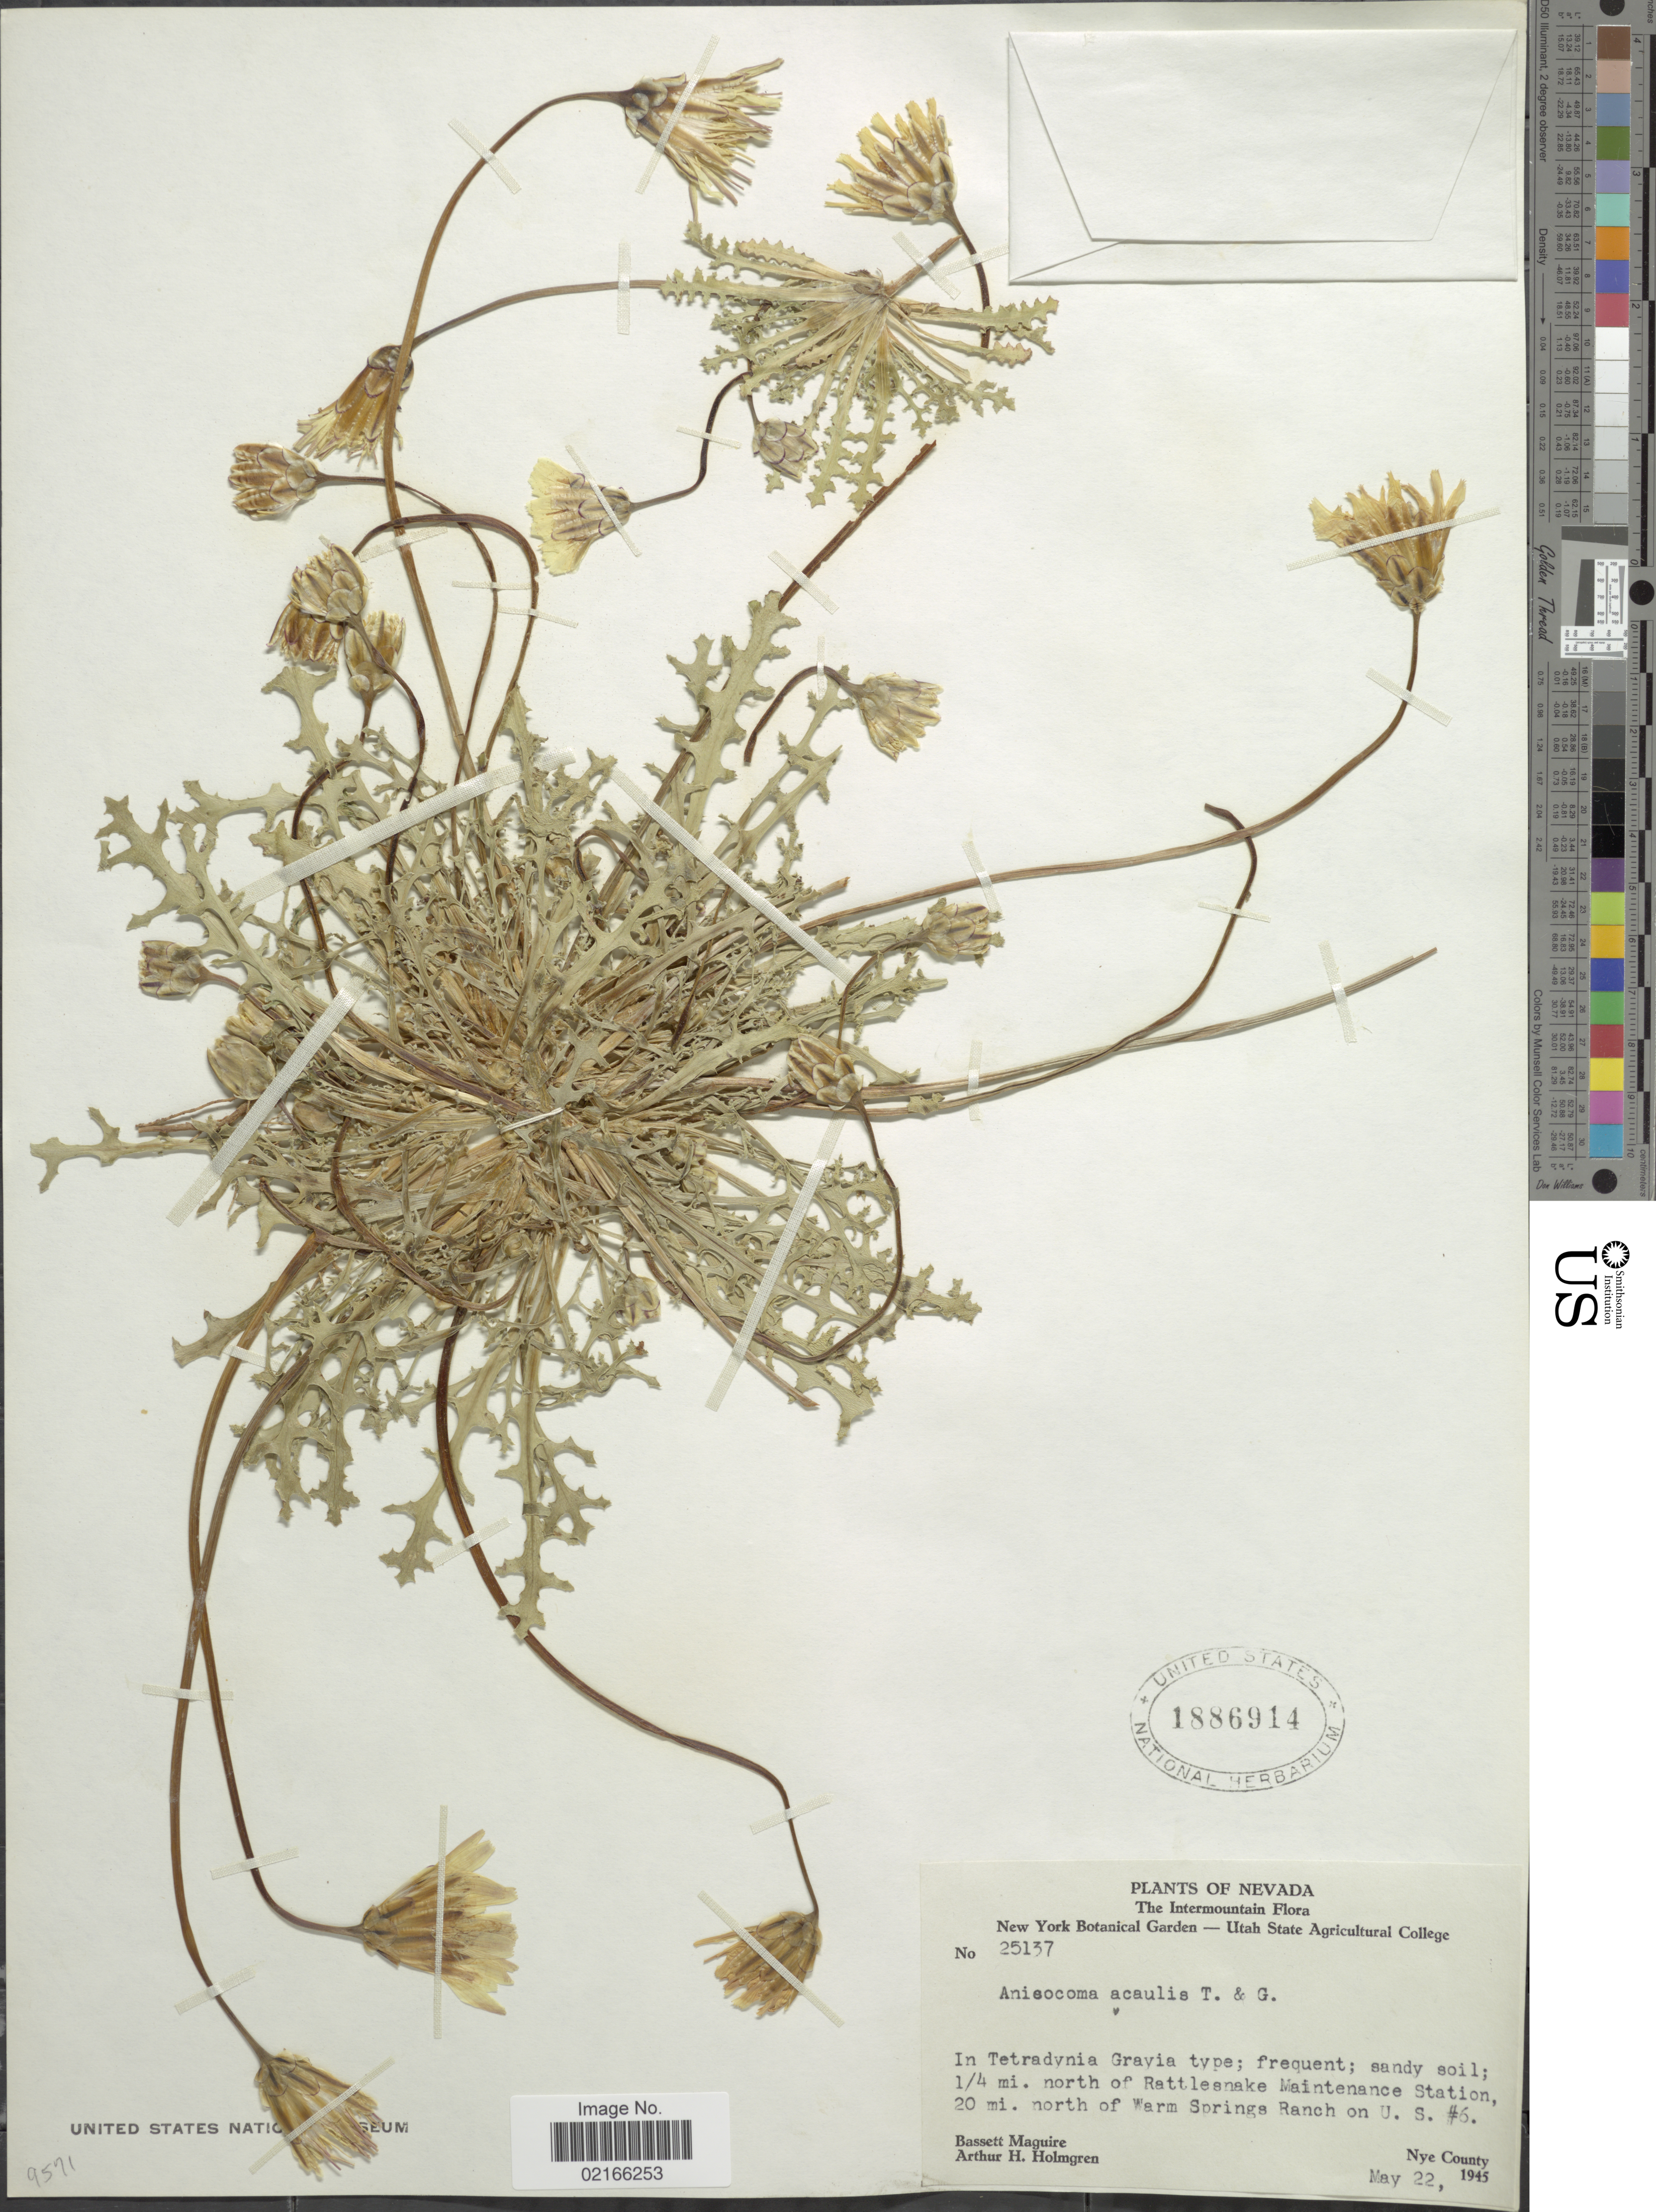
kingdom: Plantae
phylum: Tracheophyta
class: Magnoliopsida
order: Asterales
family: Asteraceae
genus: Anisocoma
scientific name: Anisocoma acaulis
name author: Torr. & A. Gray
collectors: B. Maguire & A. H. Holmgren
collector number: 25137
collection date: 1945-05-22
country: United States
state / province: Nevada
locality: Intermountain. 1/4 mi. north of Rattlesnake Maintenance Station, 20 mi. north of Warm Springs Ranch on U. S. #6. Nye County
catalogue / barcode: US 1886914